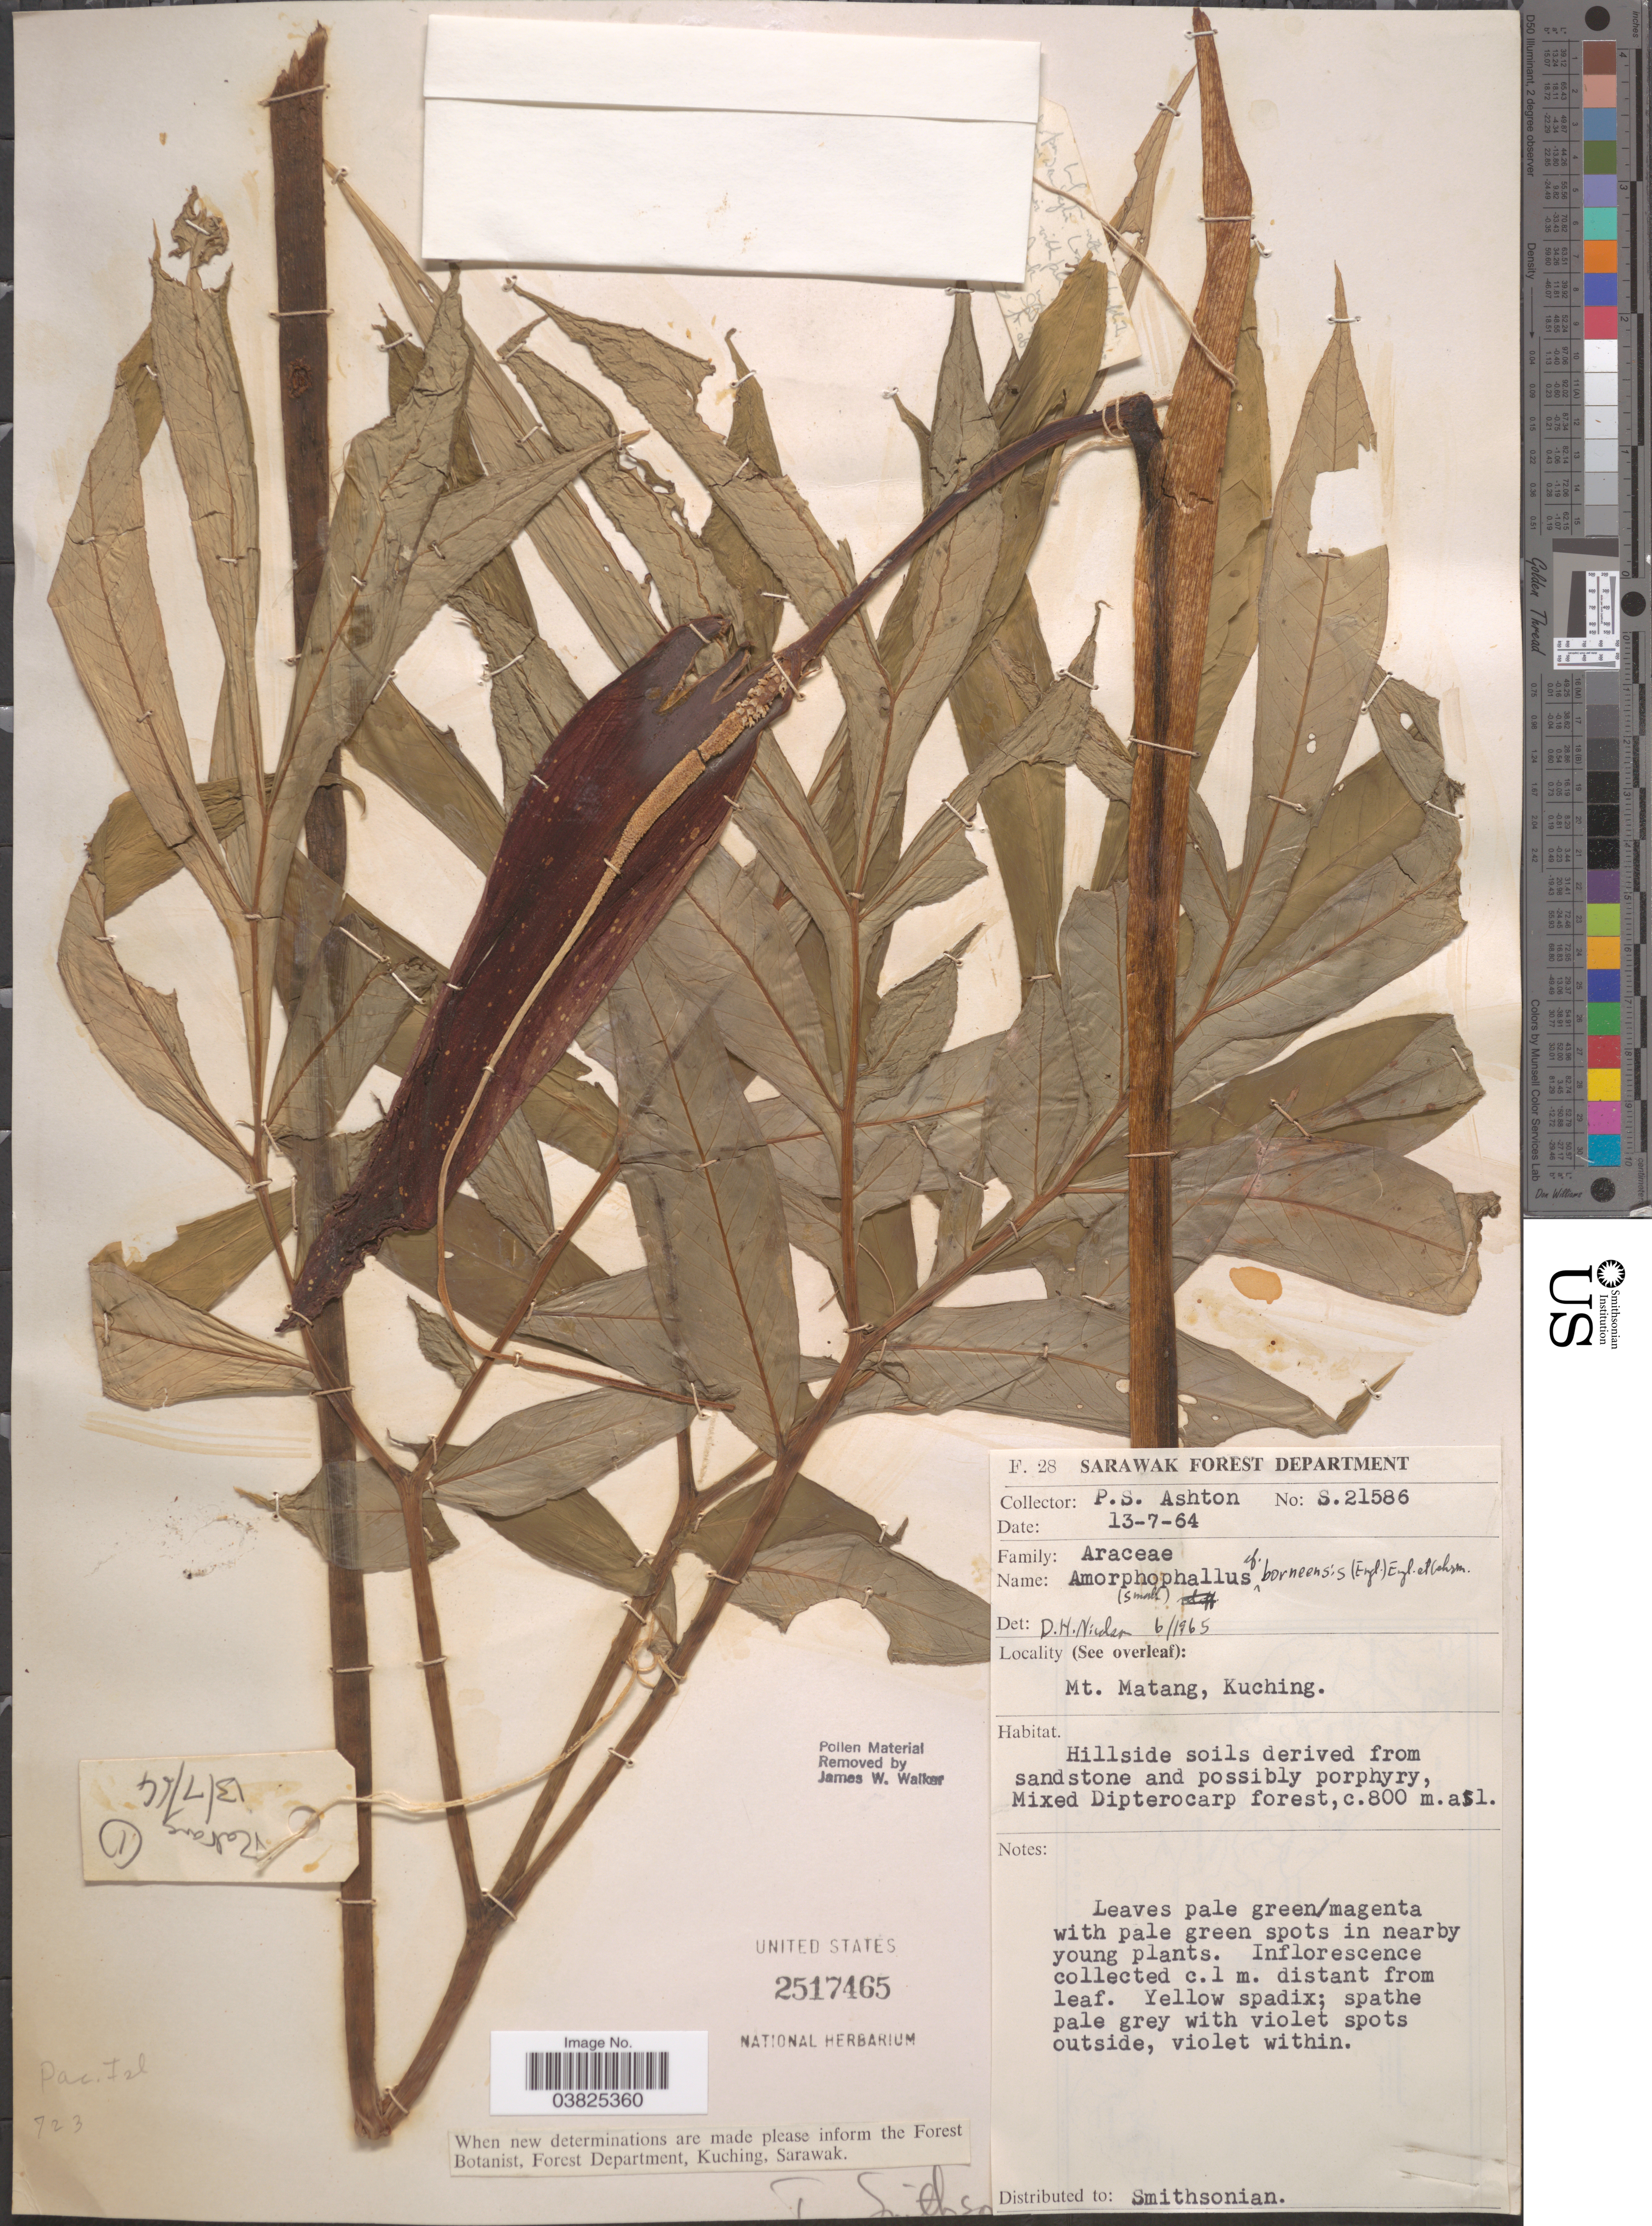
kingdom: Plantae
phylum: Tracheophyta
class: Liliopsida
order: Alismatales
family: Araceae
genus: Amorphophallus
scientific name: Amorphophallus borneensis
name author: (Engl.) Engl. & Gehrm.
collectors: P. S. Ashton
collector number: S 21586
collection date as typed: Transcribed d/m/y: 13/7/64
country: Malaysia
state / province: Sarawak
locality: Mt. Matang, Kuching.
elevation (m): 800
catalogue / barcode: US 2517465